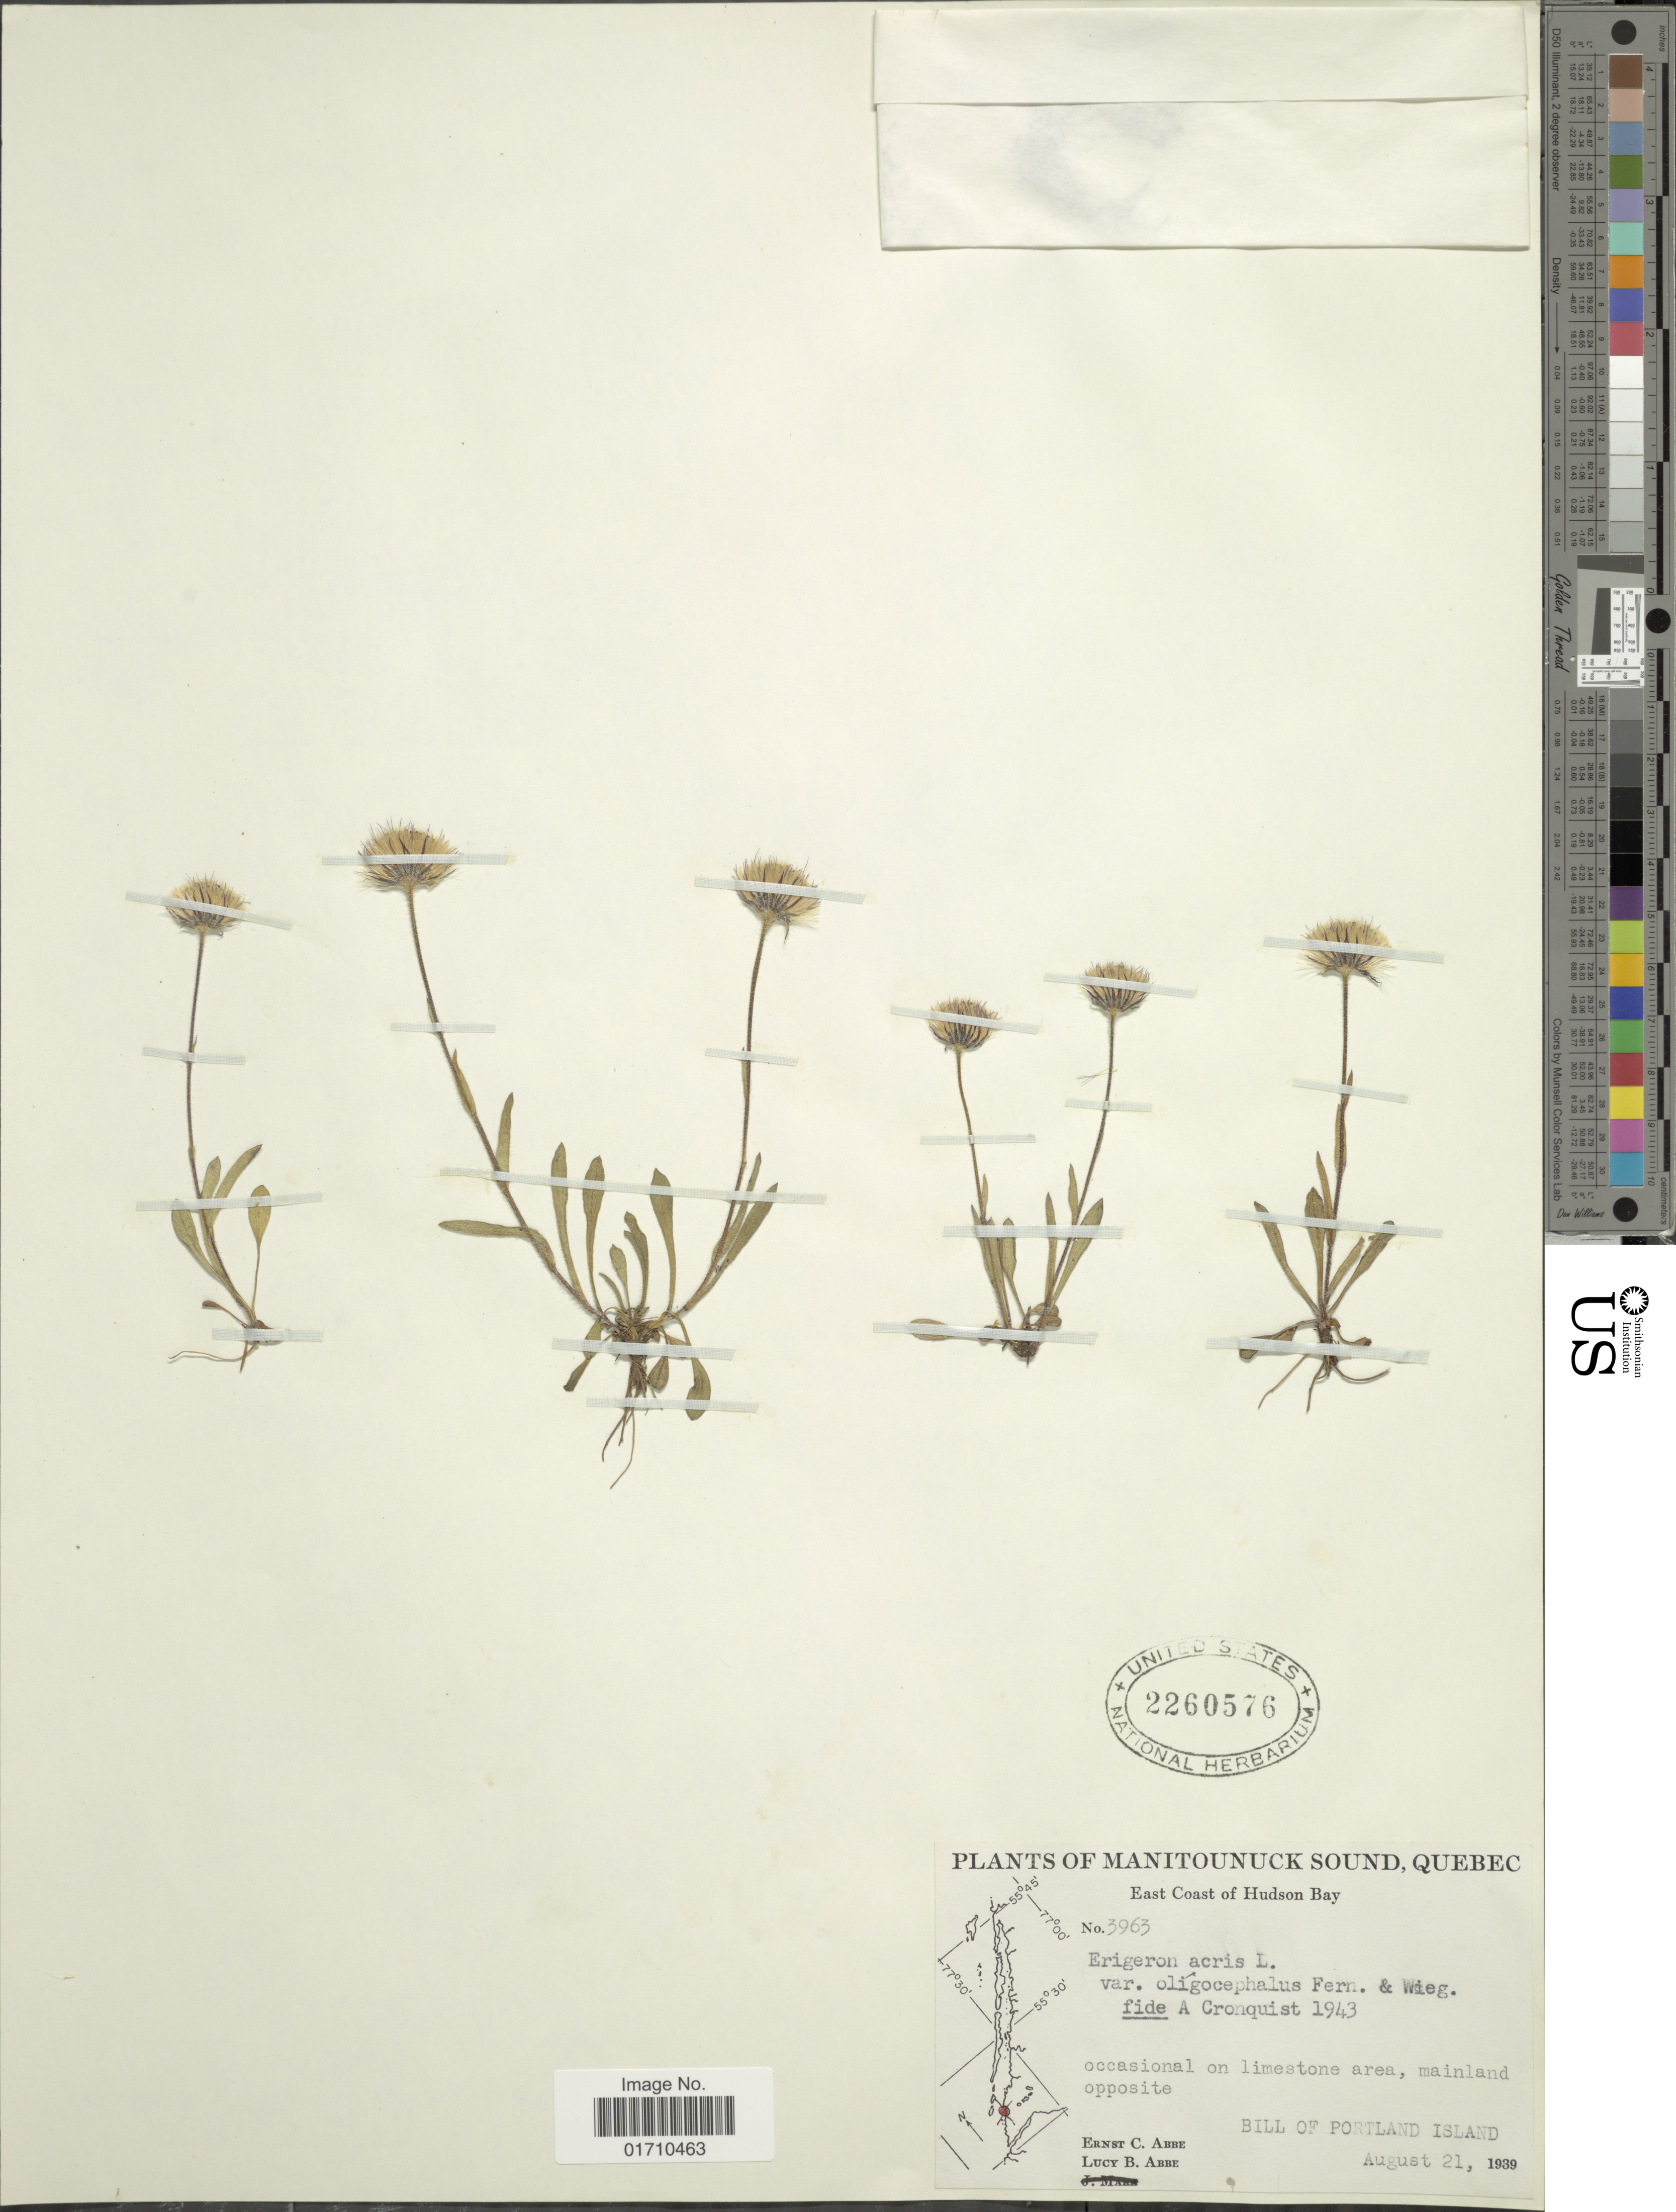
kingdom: Plantae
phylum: Tracheophyta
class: Magnoliopsida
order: Asterales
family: Asteraceae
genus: Erigeron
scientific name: Erigeron acris var. asteroides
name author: (Andrz.) DC.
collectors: E. C. Abbe & L. B. Abbe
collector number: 3963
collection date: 1939-08-21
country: Canada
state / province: Quebec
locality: Manitounuck Sound, East Coast of Hudson Bay, occasional on limestone area, mainland opposite, Bill of Portland Island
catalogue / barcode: US 2260576